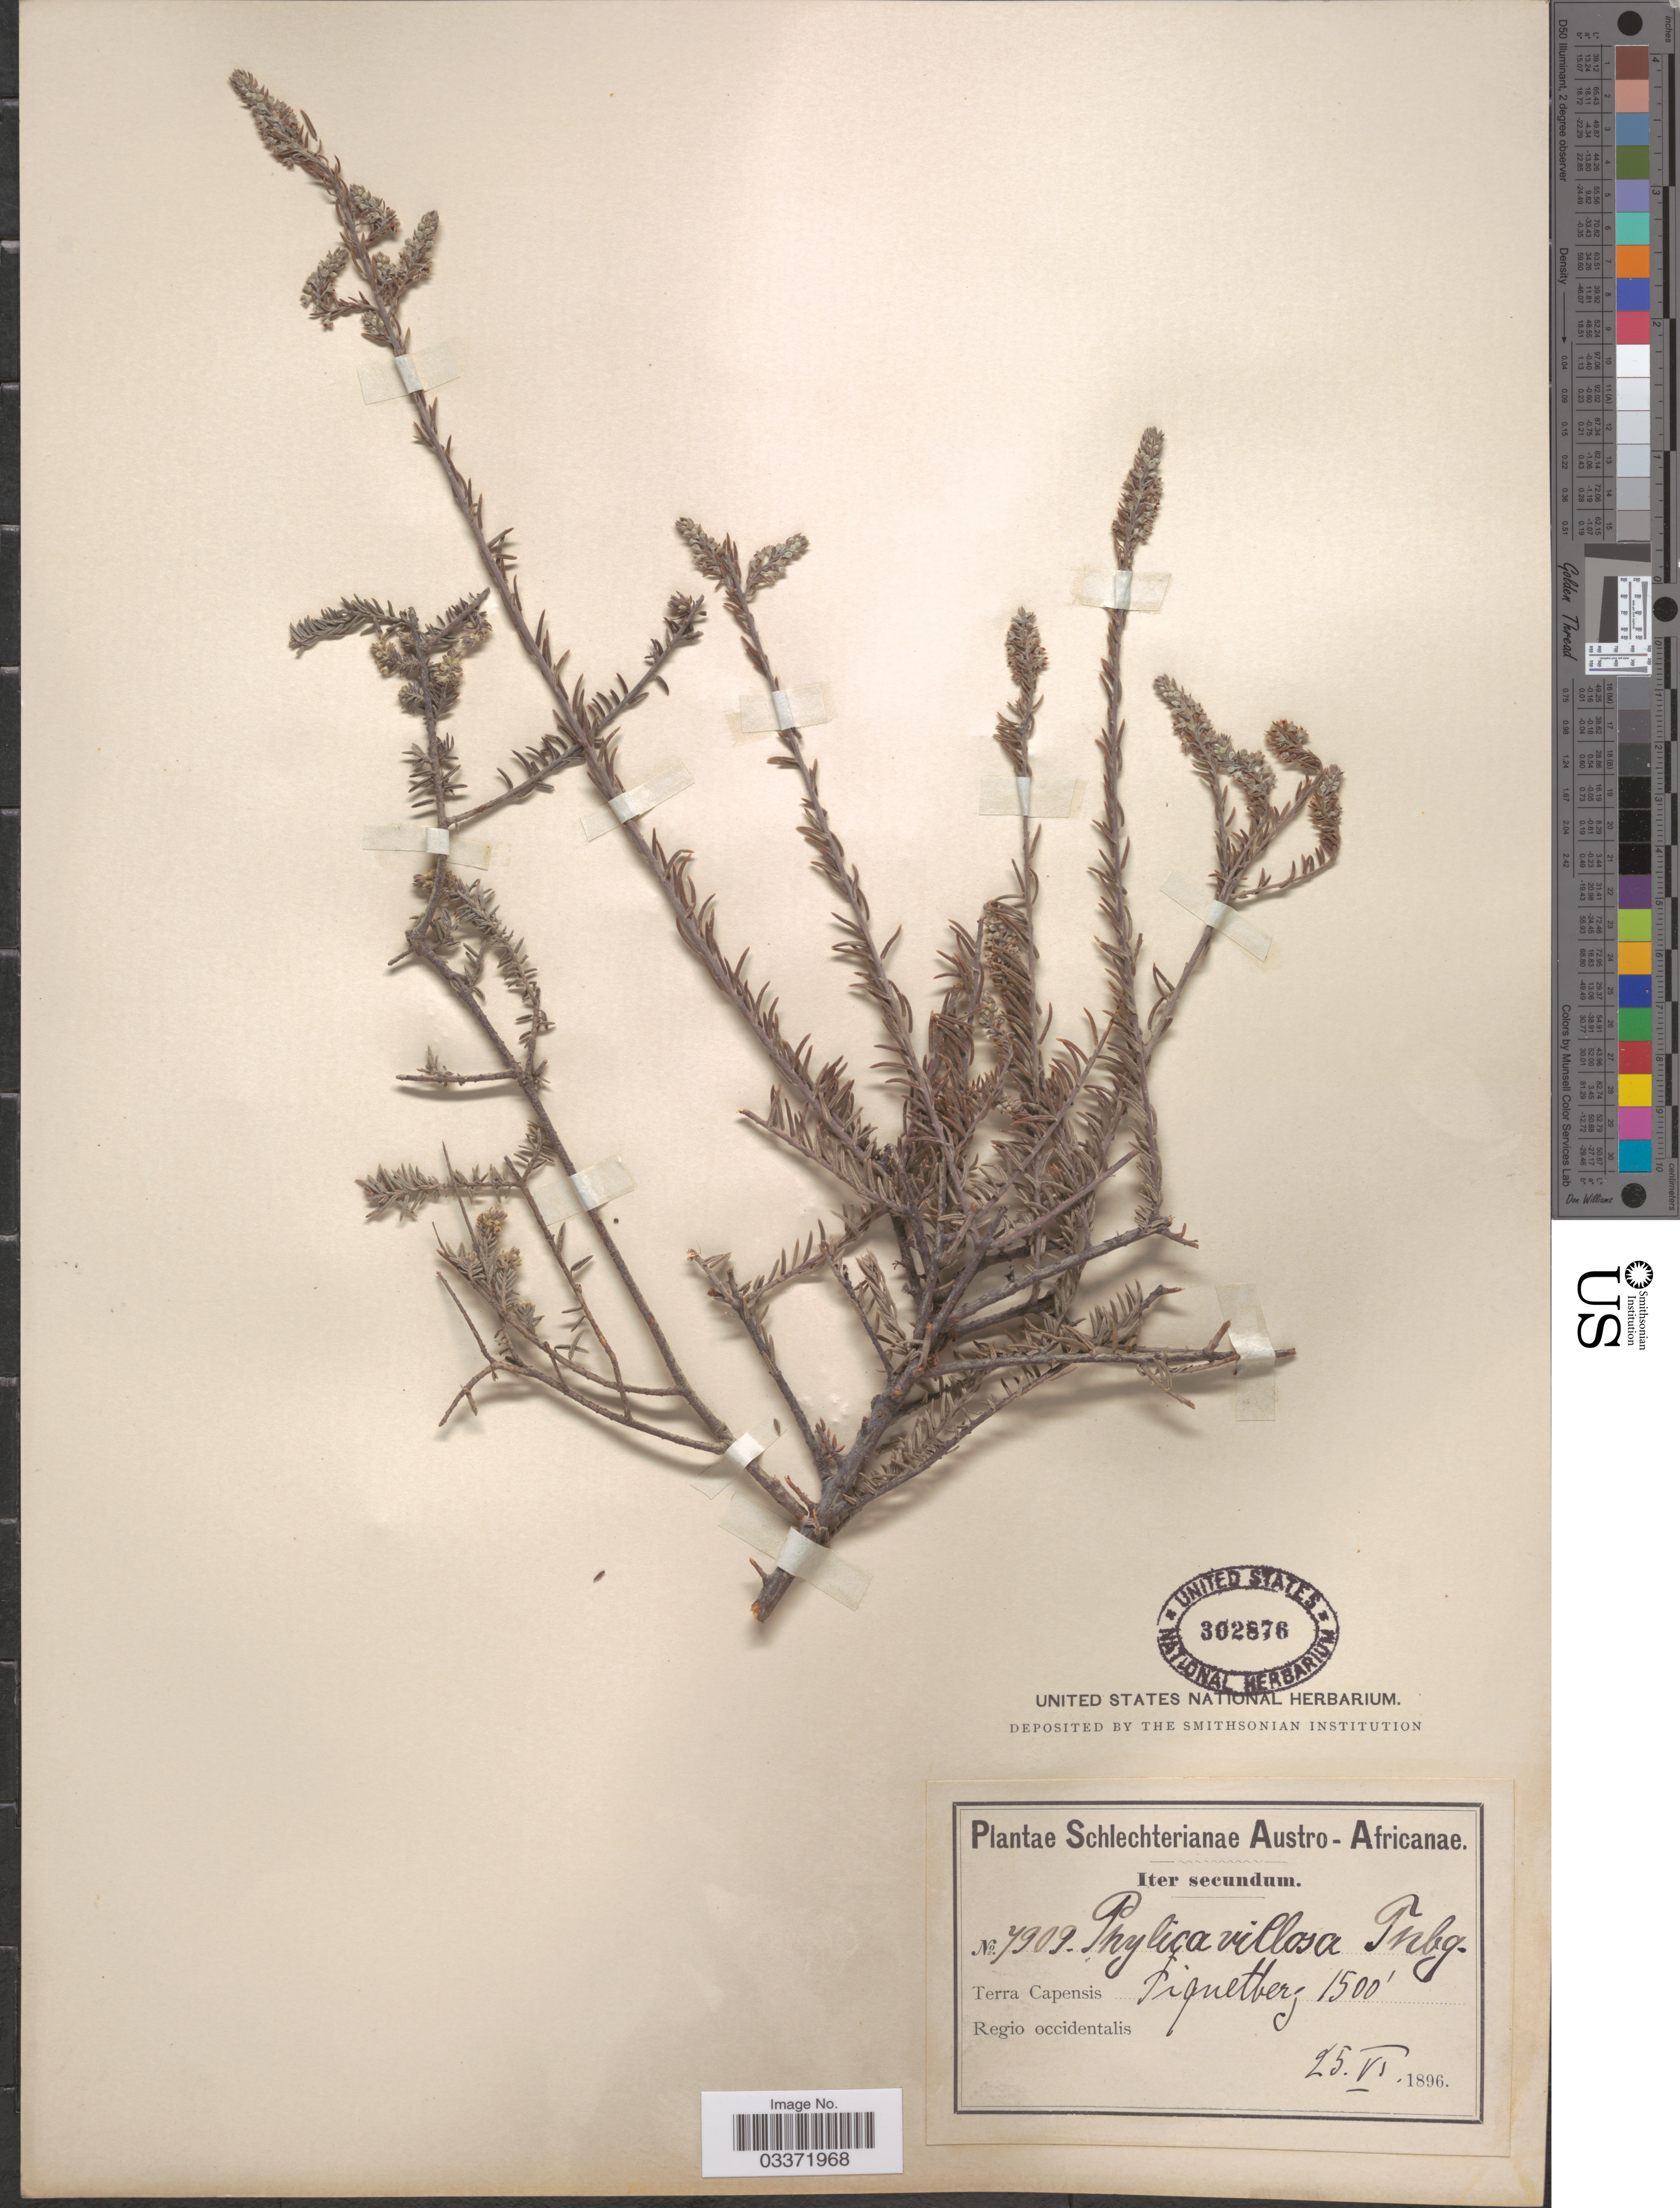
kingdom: Plantae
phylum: Tracheophyta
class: Magnoliopsida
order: Rosales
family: Rhamnaceae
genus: Phylica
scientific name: Phylica villosa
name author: Thunb.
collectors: Schlechter, --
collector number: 7909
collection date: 1896-06-25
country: South Africa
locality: Austro-Africanae. Terra Capensis Piquetberg. Regio occidentalis.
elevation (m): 457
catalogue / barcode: US 302876